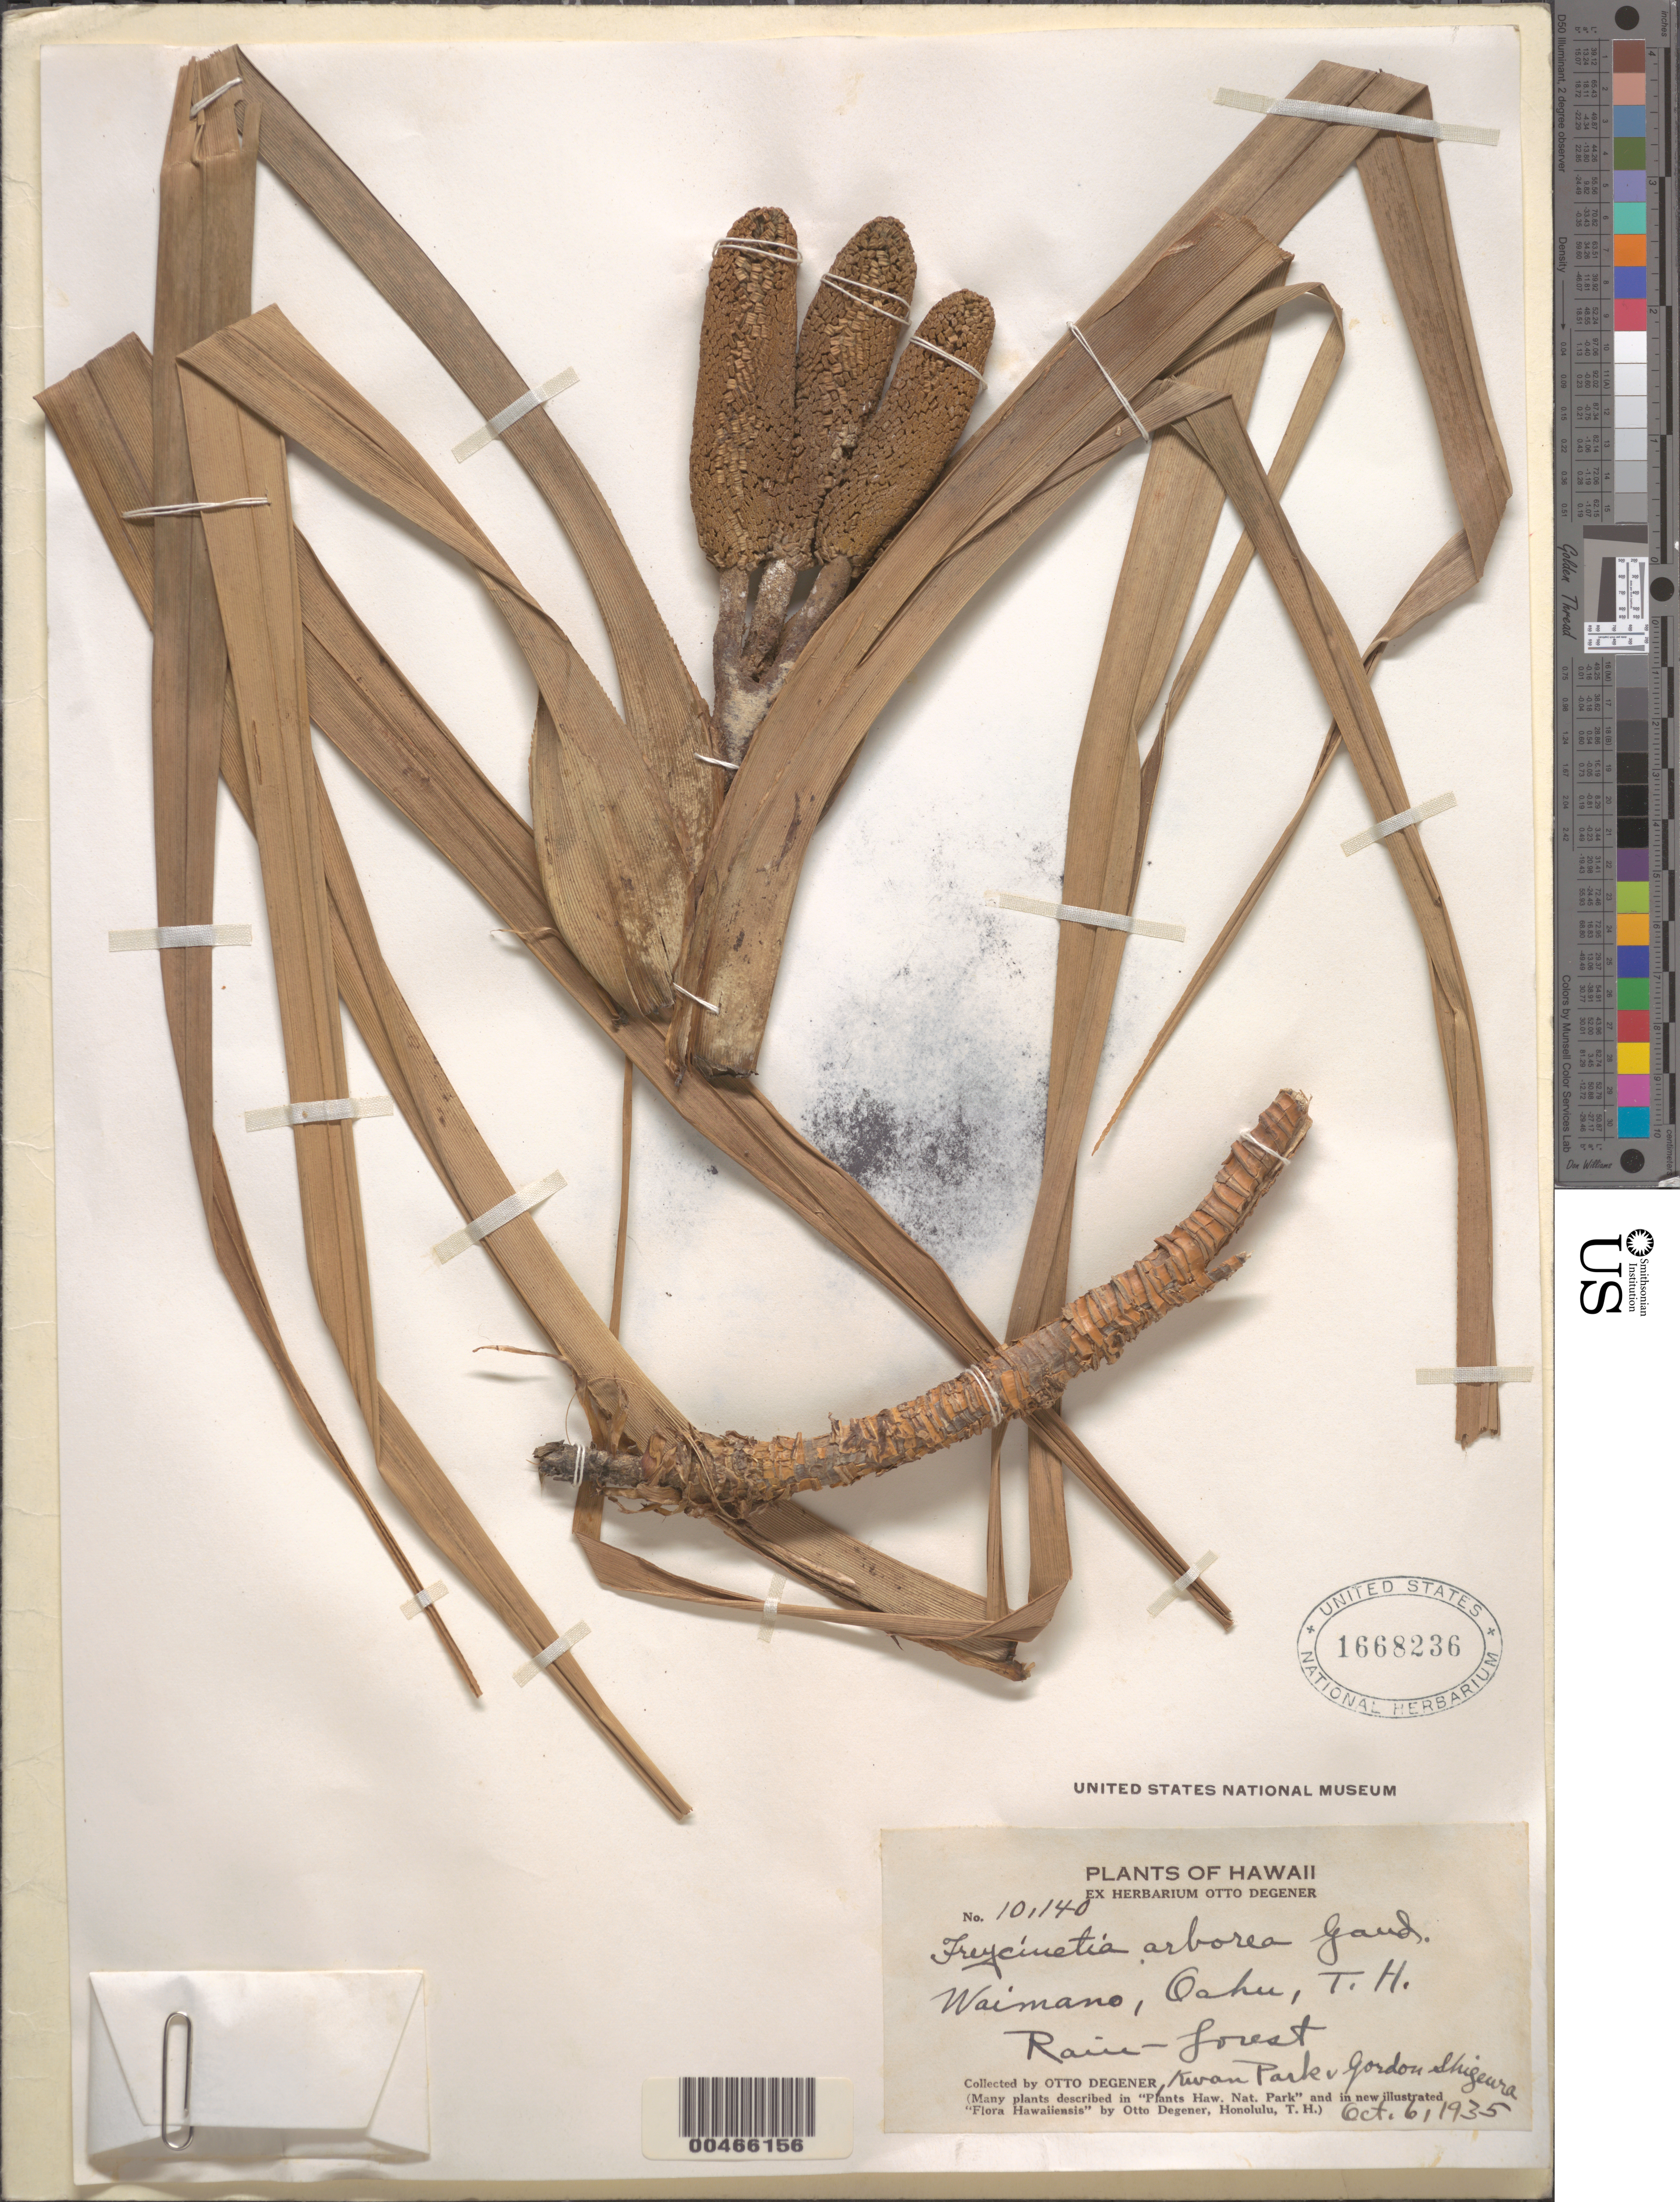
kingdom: Plantae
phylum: Tracheophyta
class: Liliopsida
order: Pandanales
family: Pandanaceae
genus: Freycinetia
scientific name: Freycinetia arborea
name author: Gaudich.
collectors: O. Degener, K. Park & G. Shigeura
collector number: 10140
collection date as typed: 6 Oct 1935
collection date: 1935-10-06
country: United States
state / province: Hawaii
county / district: Honolulu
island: Oahu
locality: Waimano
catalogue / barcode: US 1668236